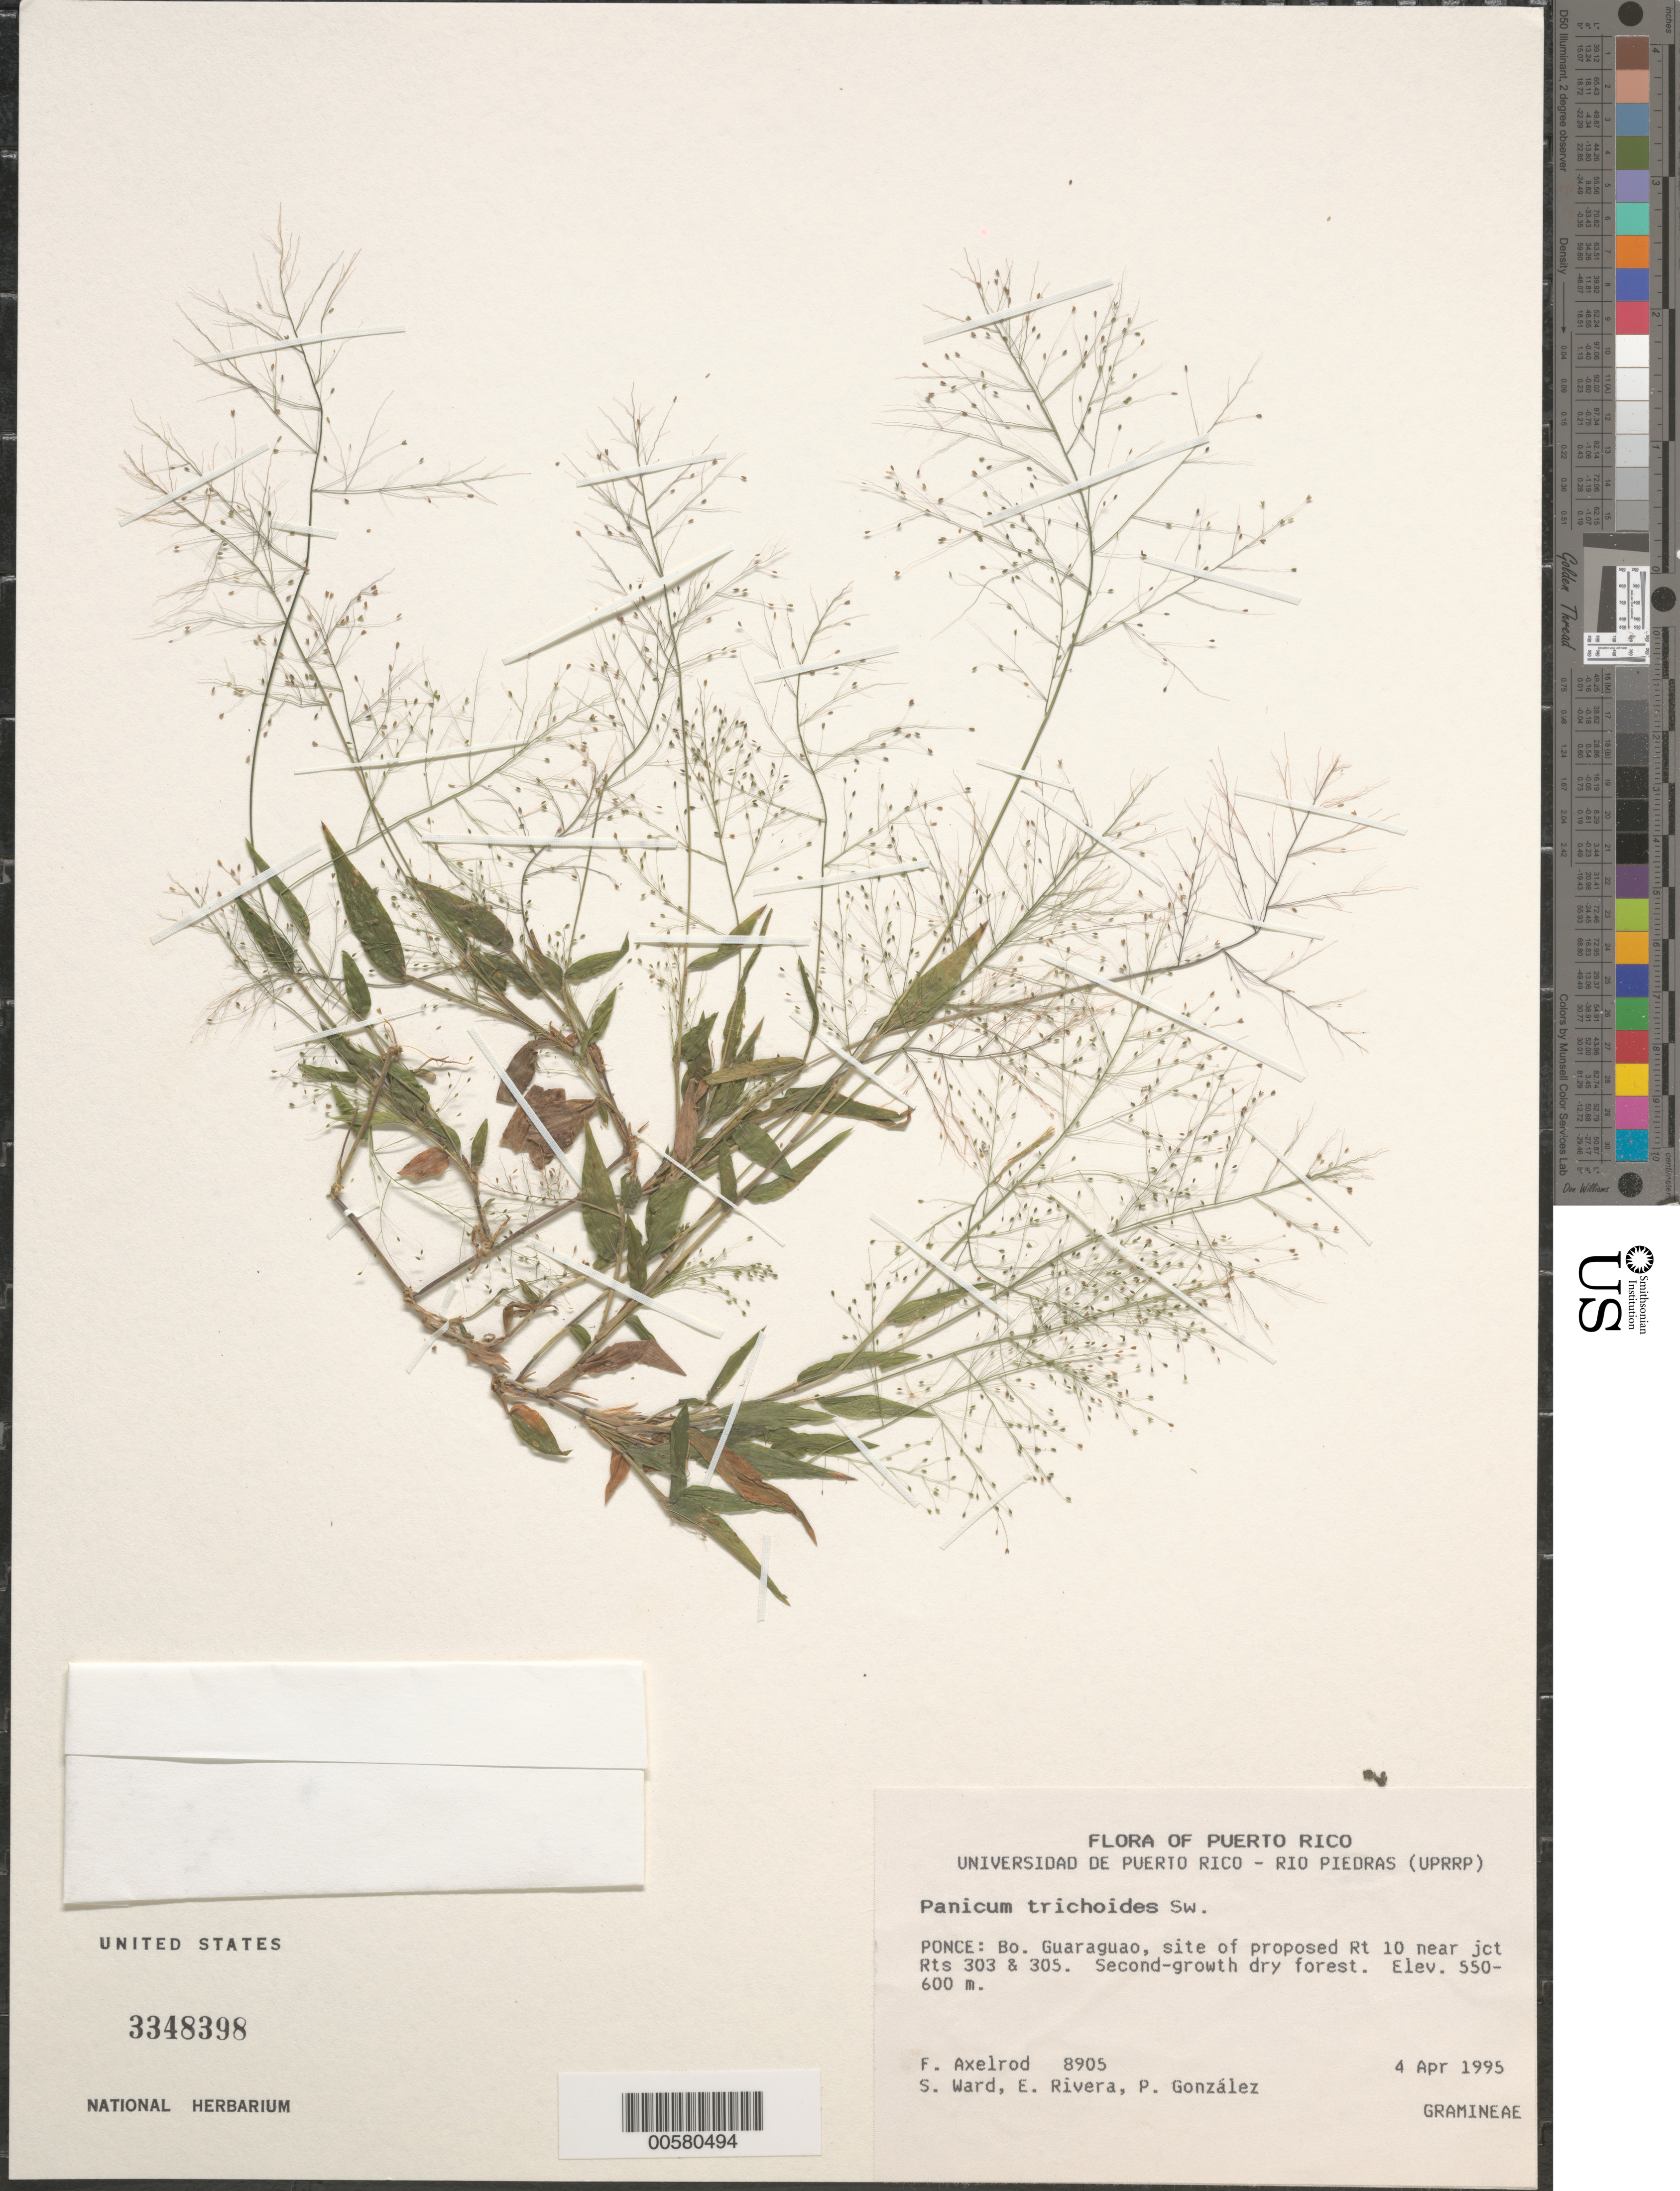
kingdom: Plantae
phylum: Tracheophyta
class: Liliopsida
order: Poales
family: Poaceae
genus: Panicum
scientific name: Panicum trichoides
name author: Sw.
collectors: F. S. Axelrod, S. Ward, E. Rivera & P. González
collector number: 8905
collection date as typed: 04 Apr 1995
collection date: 1995-04-04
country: Puerto Rico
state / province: Ponce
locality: Ponce: Bo. Guaraguao, site of proposed Rt. 10 near jct. Rts. 303 & 305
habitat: Second-growth dry forest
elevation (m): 550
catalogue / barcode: US 3348398